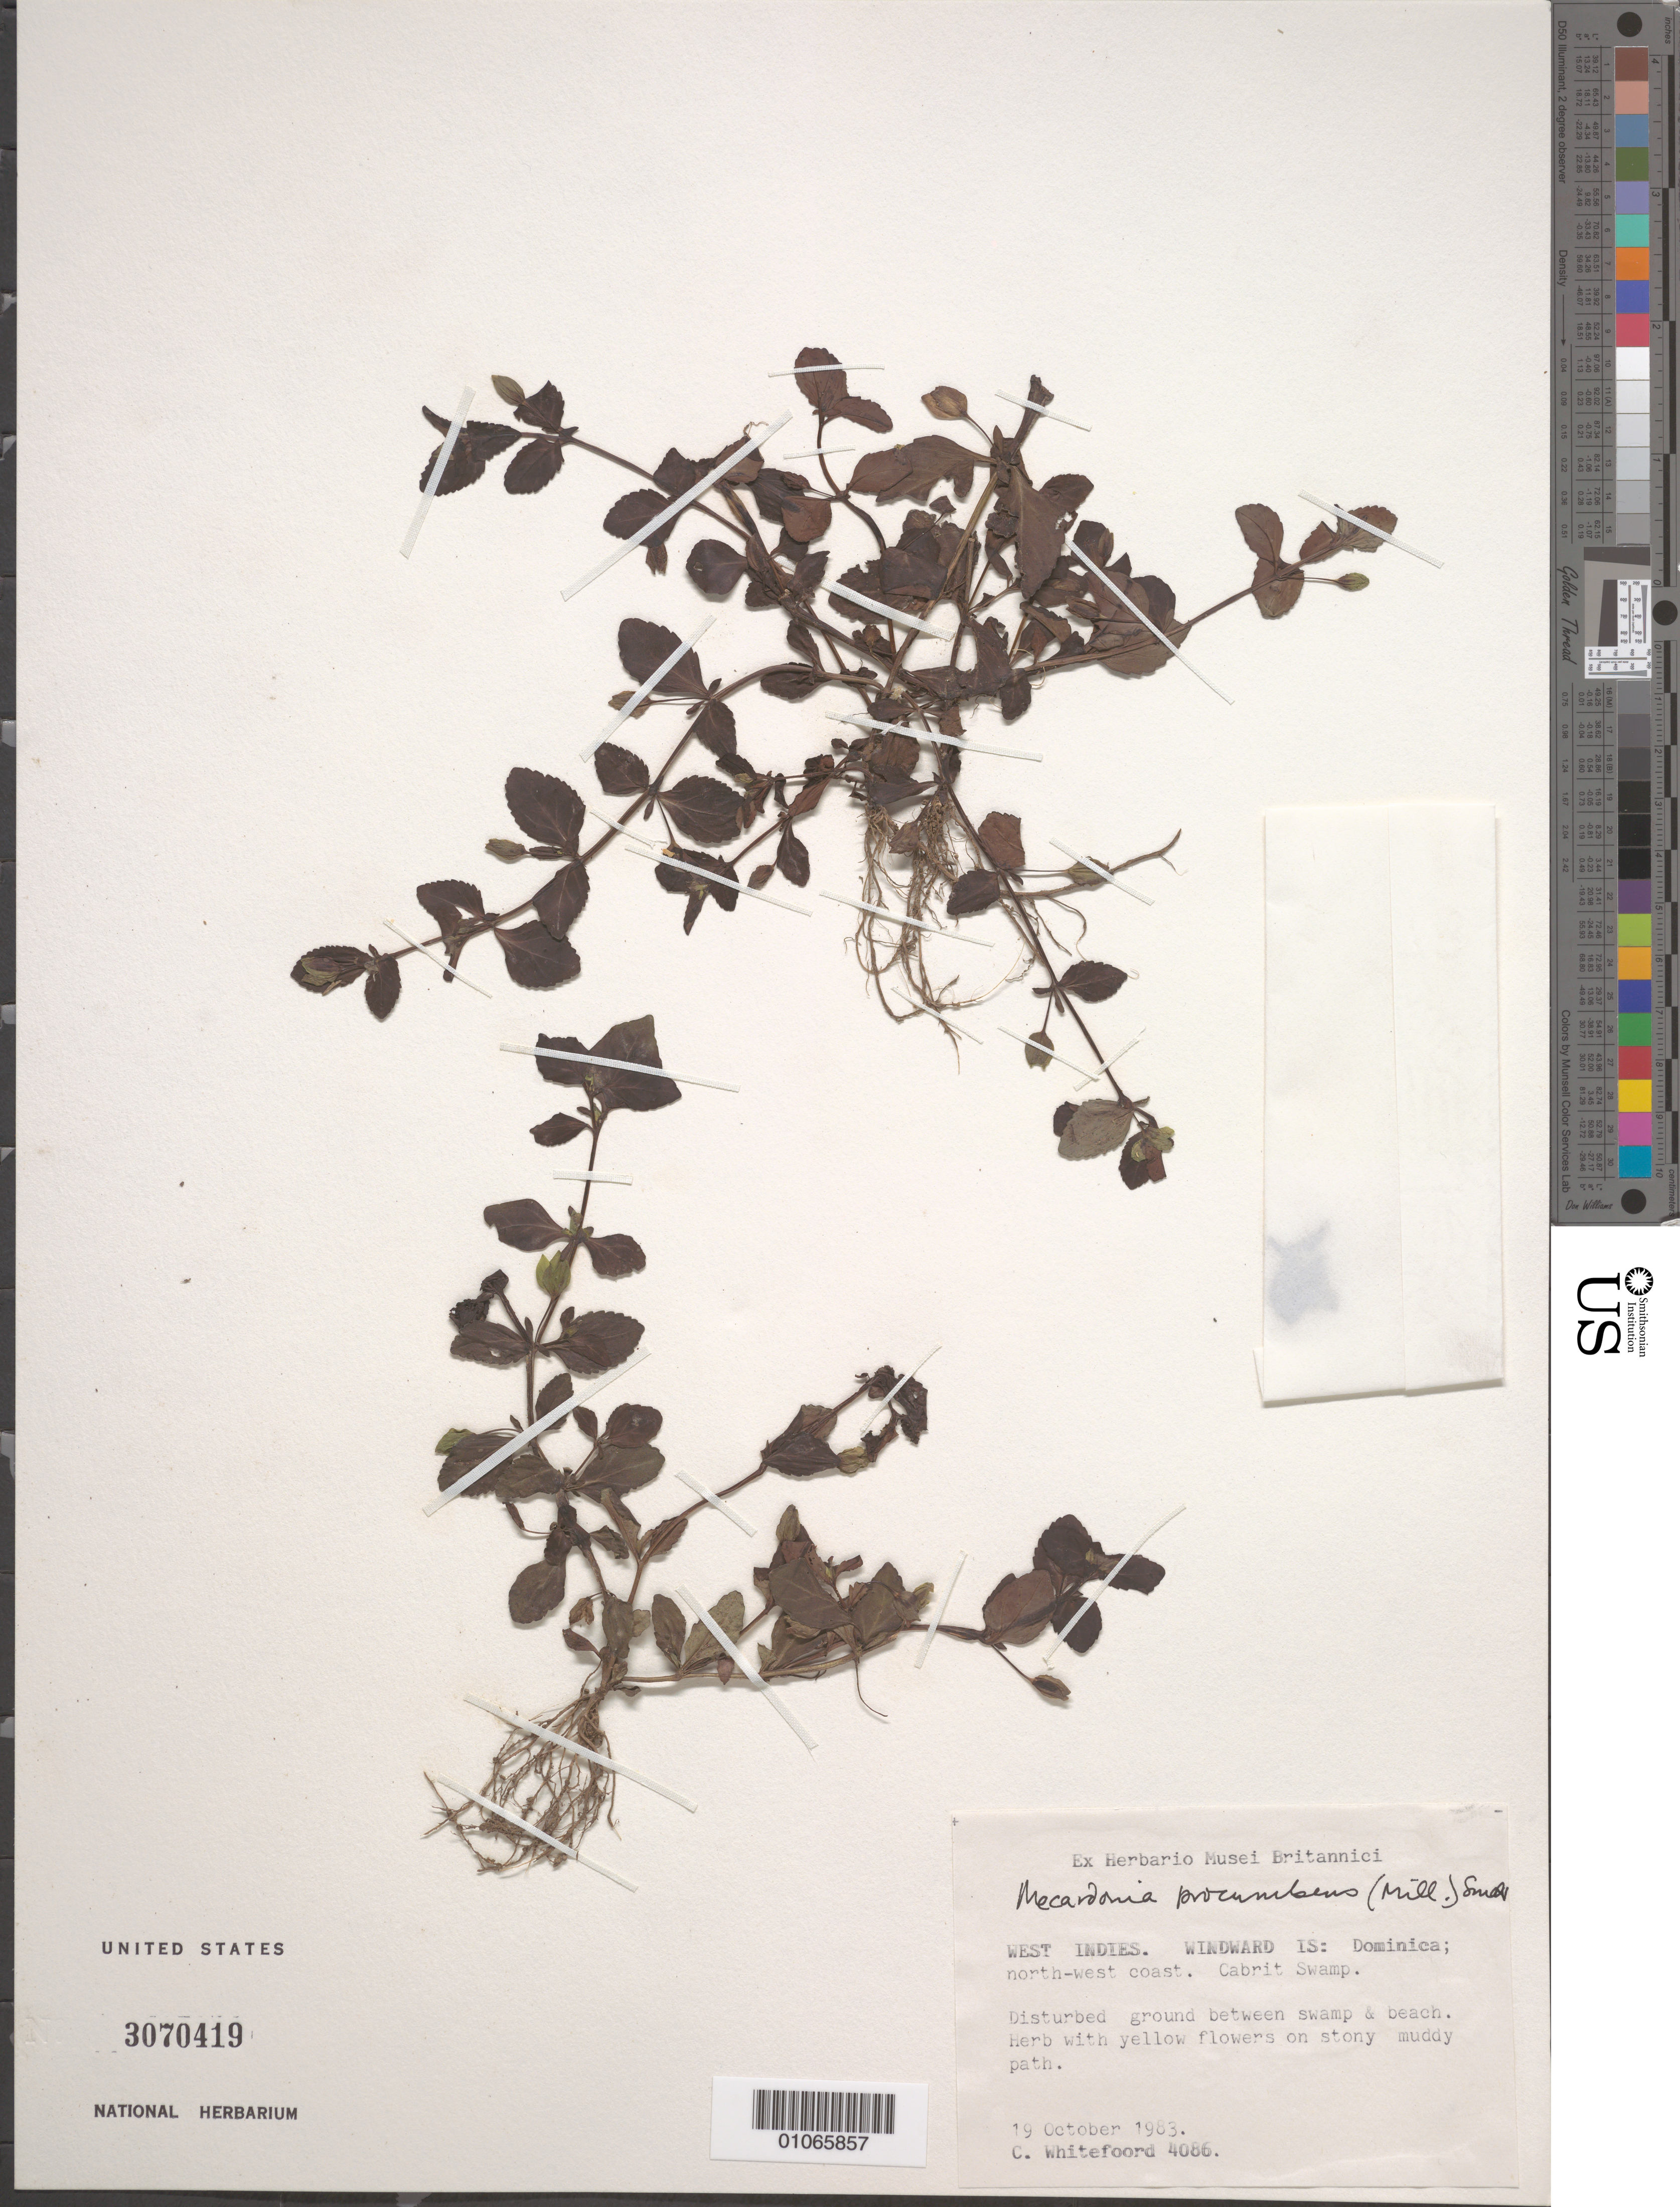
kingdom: Plantae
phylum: Tracheophyta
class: Magnoliopsida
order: Lamiales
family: Plantaginaceae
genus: Mecardonia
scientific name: Mecardonia procumbens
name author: (Mill.) Small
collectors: C. Whitefoord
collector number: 4086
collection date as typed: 19 Oct 1983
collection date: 1983-10-19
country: Dominica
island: Dominica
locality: Windward Isle, north-west coast, Cabrit Swamp. Disturbed ground between swamp and beach on stony muddy path.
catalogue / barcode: US 3070419